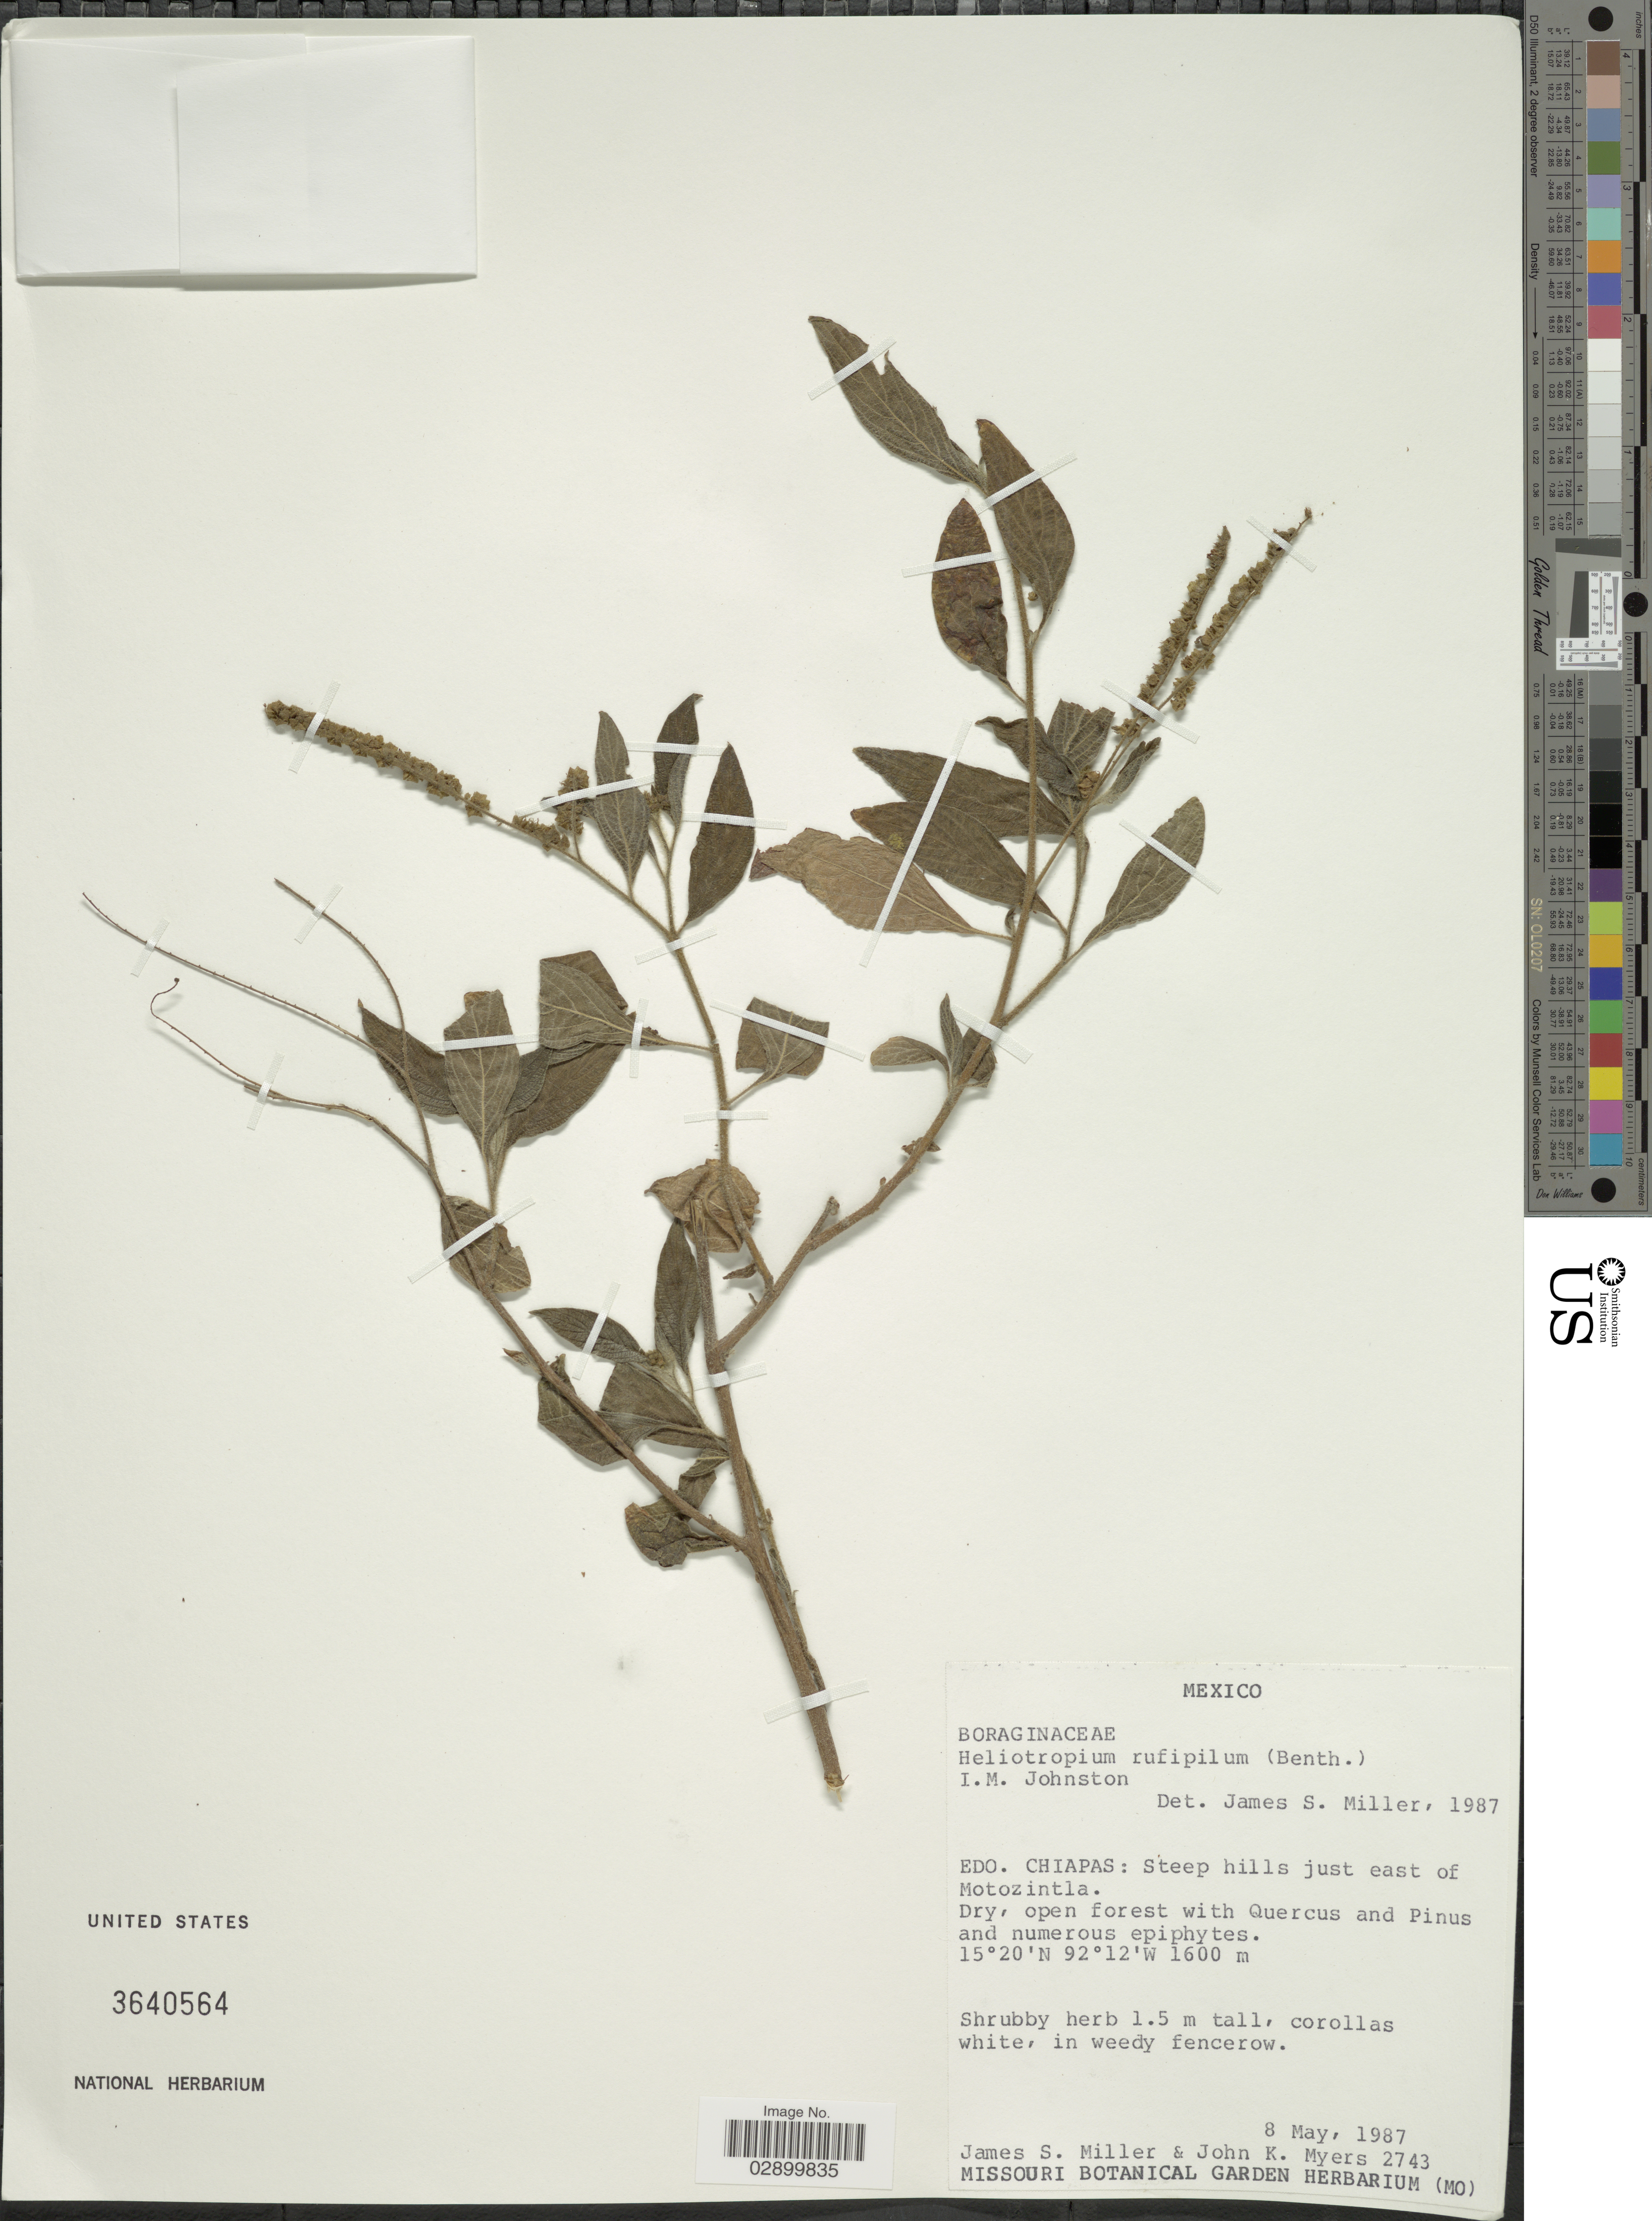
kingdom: Plantae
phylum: Tracheophyta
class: Magnoliopsida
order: Boraginales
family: Heliotropiaceae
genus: Heliotropium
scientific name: Heliotropium rufipilum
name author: (Benth.) I.M. Johnst.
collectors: J. S. Miller & J. Myers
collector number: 2743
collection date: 1987-05-08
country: Mexico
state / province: Chiapas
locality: Steep hills just east of Motozintla.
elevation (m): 1600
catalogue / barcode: US 3640564